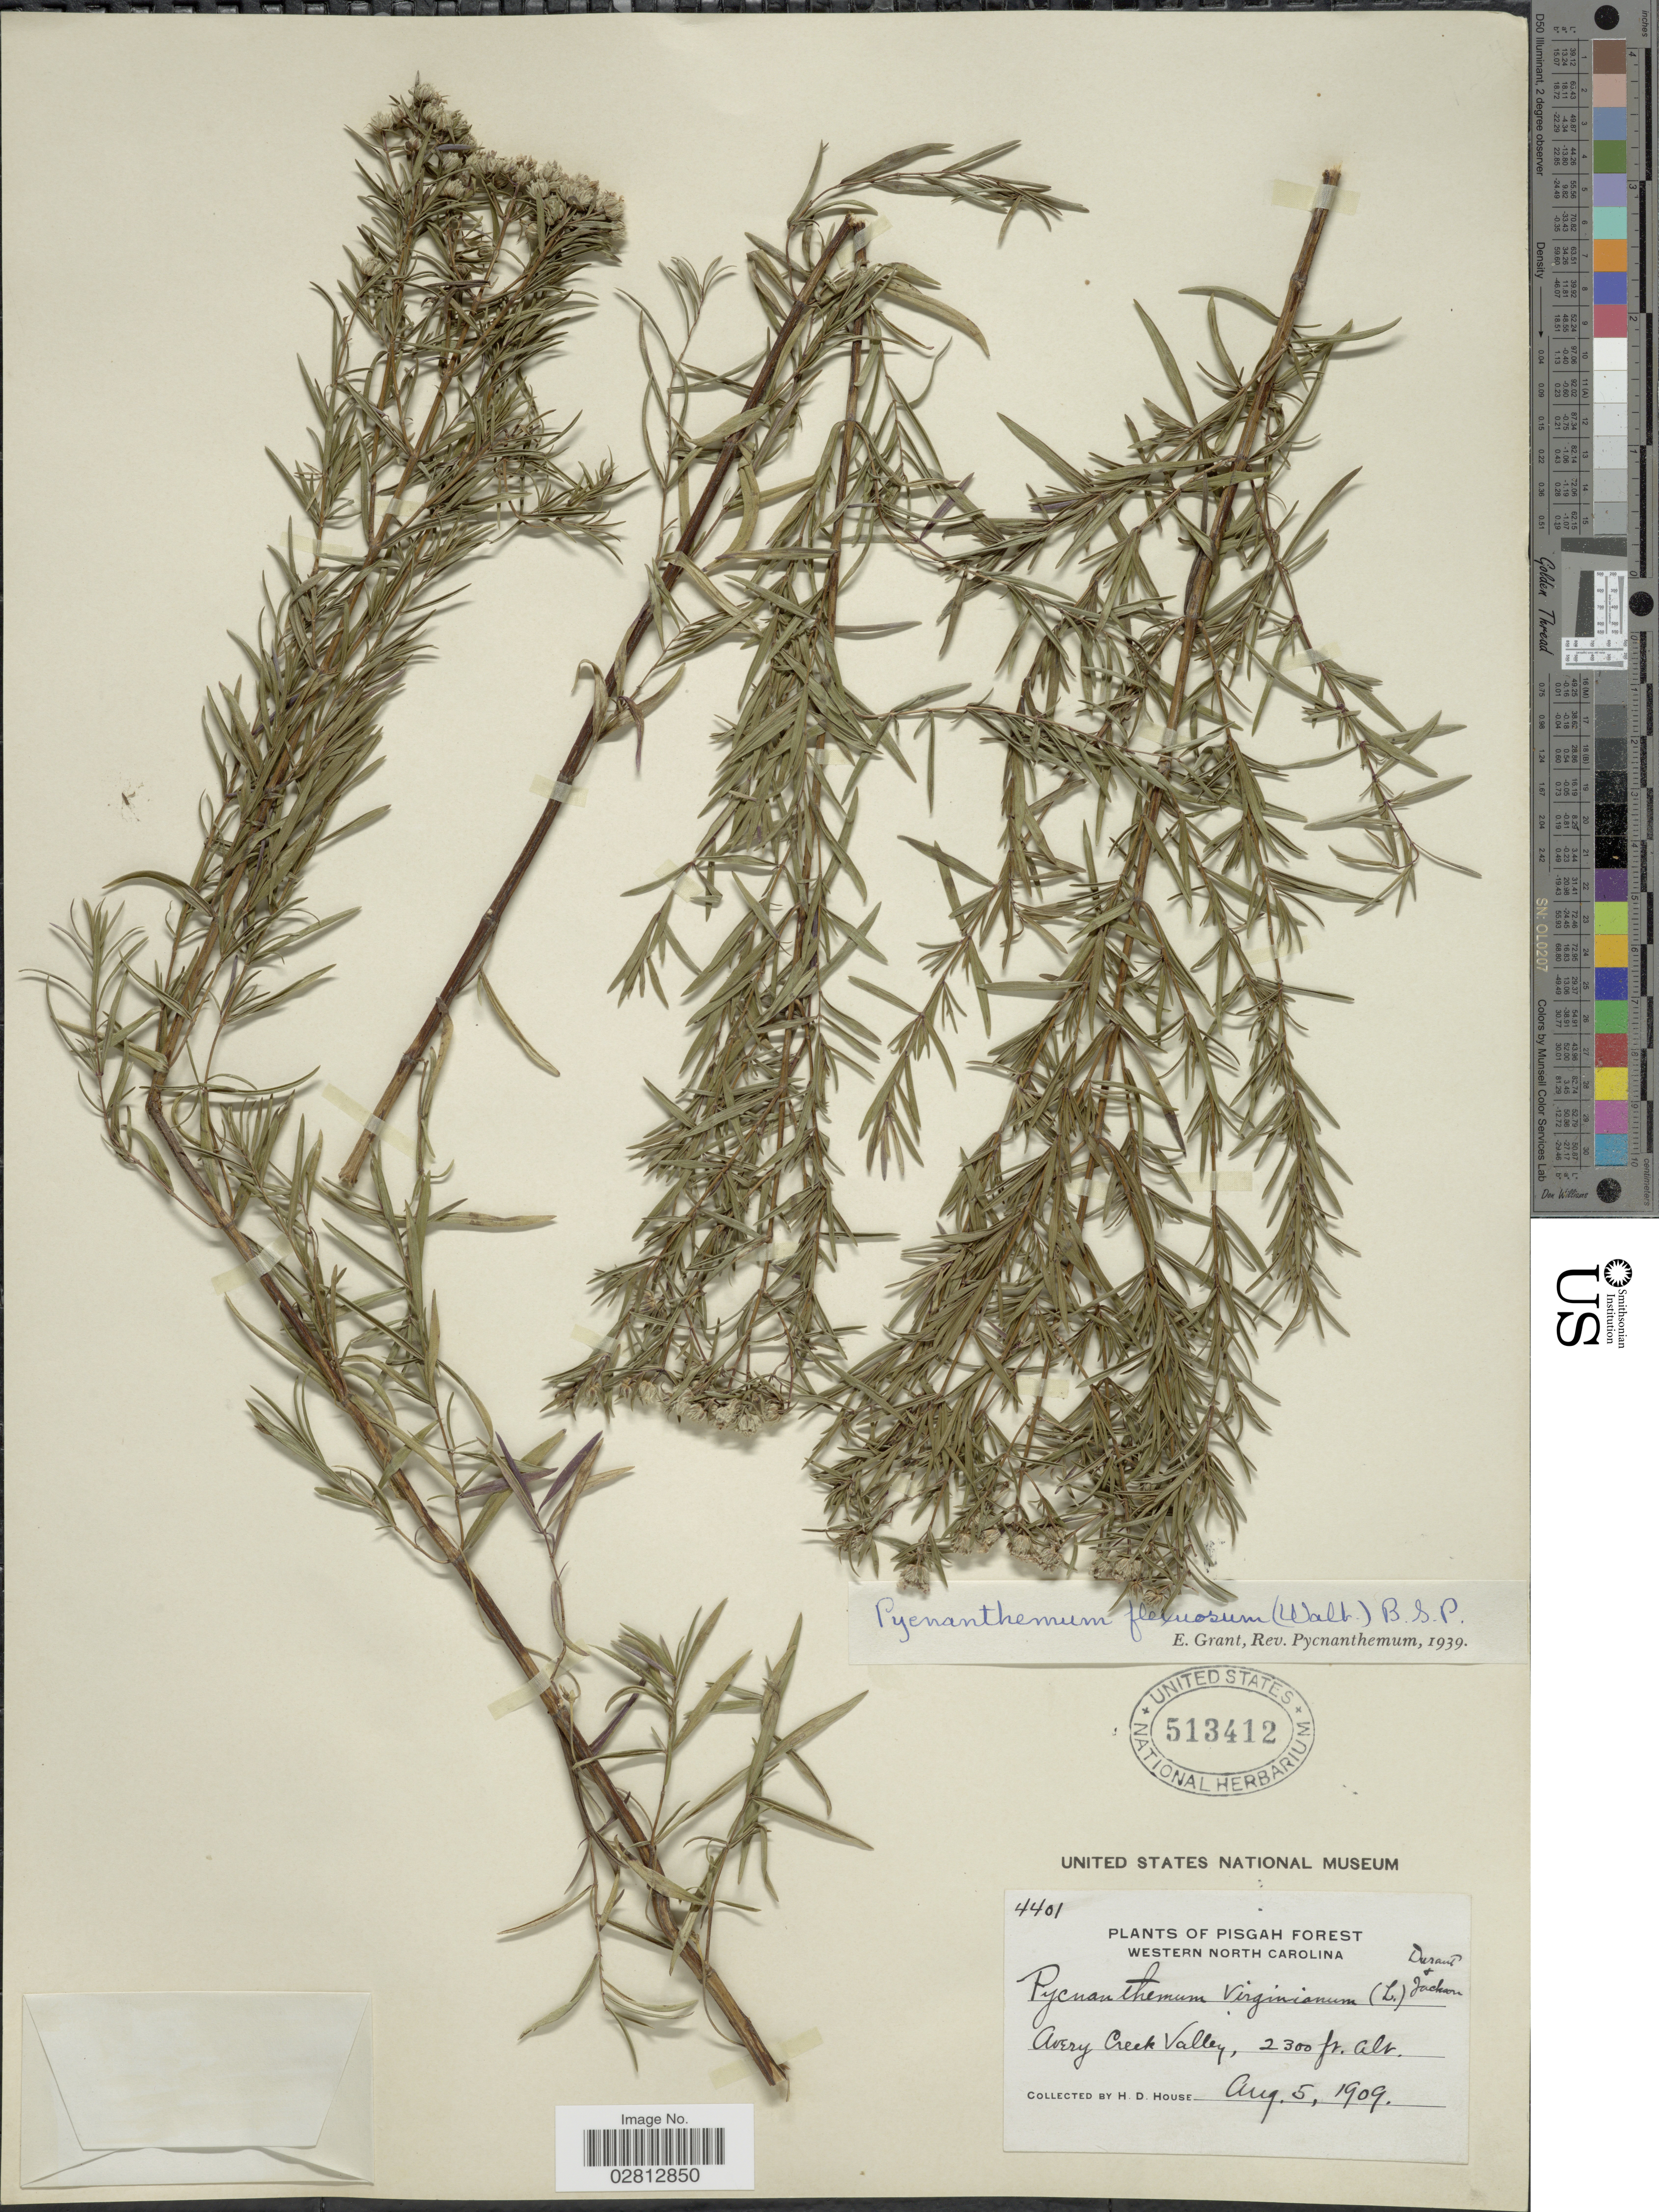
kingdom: Plantae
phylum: Tracheophyta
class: Magnoliopsida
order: Lamiales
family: Lamiaceae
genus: Pycnanthemum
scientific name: Pycnanthemum tenuifolium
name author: Schrad.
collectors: H. D. House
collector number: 4401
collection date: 1909-08-05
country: United States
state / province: North Carolina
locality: Pisgah Forest. Western North Carolina. Avery Creek Valley.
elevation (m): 701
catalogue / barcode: US 513412